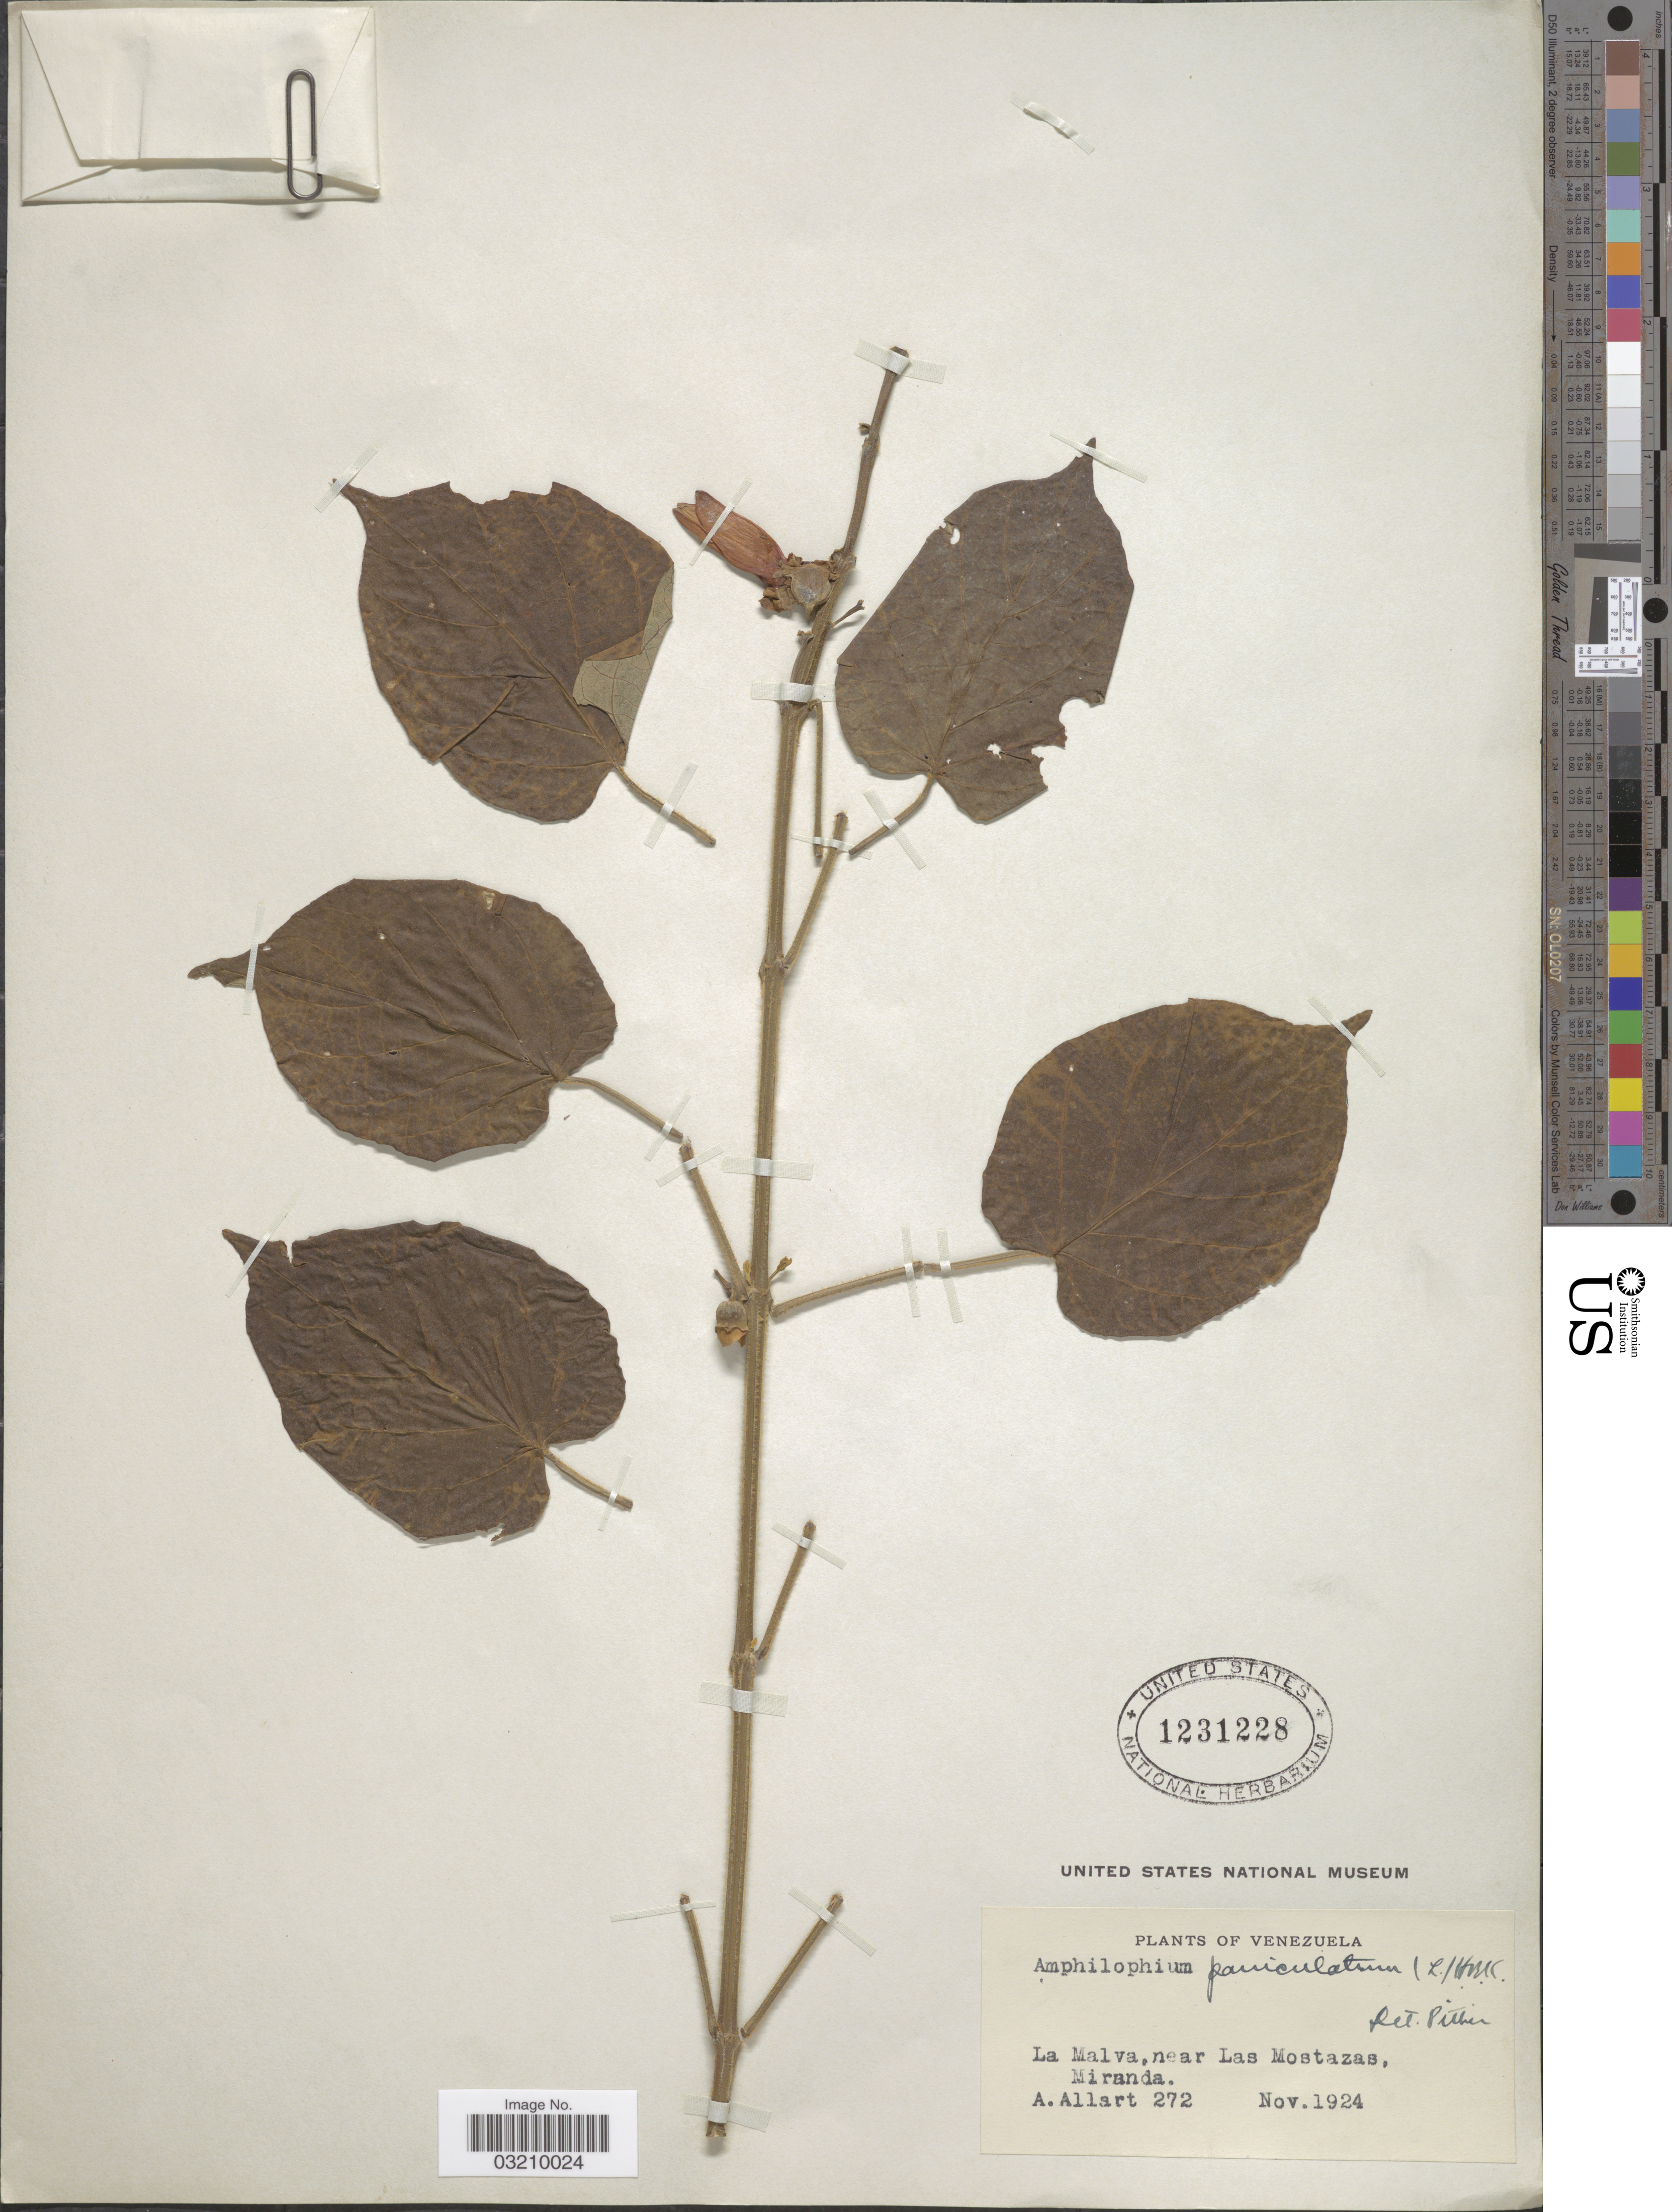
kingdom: Plantae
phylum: Tracheophyta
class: Magnoliopsida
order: Lamiales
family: Bignoniaceae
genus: Amphilophium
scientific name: Amphilophium paniculatum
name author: (L.) Kunth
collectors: A. Allart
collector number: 272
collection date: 1924-11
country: Venezuela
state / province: Miranda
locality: La Malva, near Las Mostazas.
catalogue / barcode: US 1231228